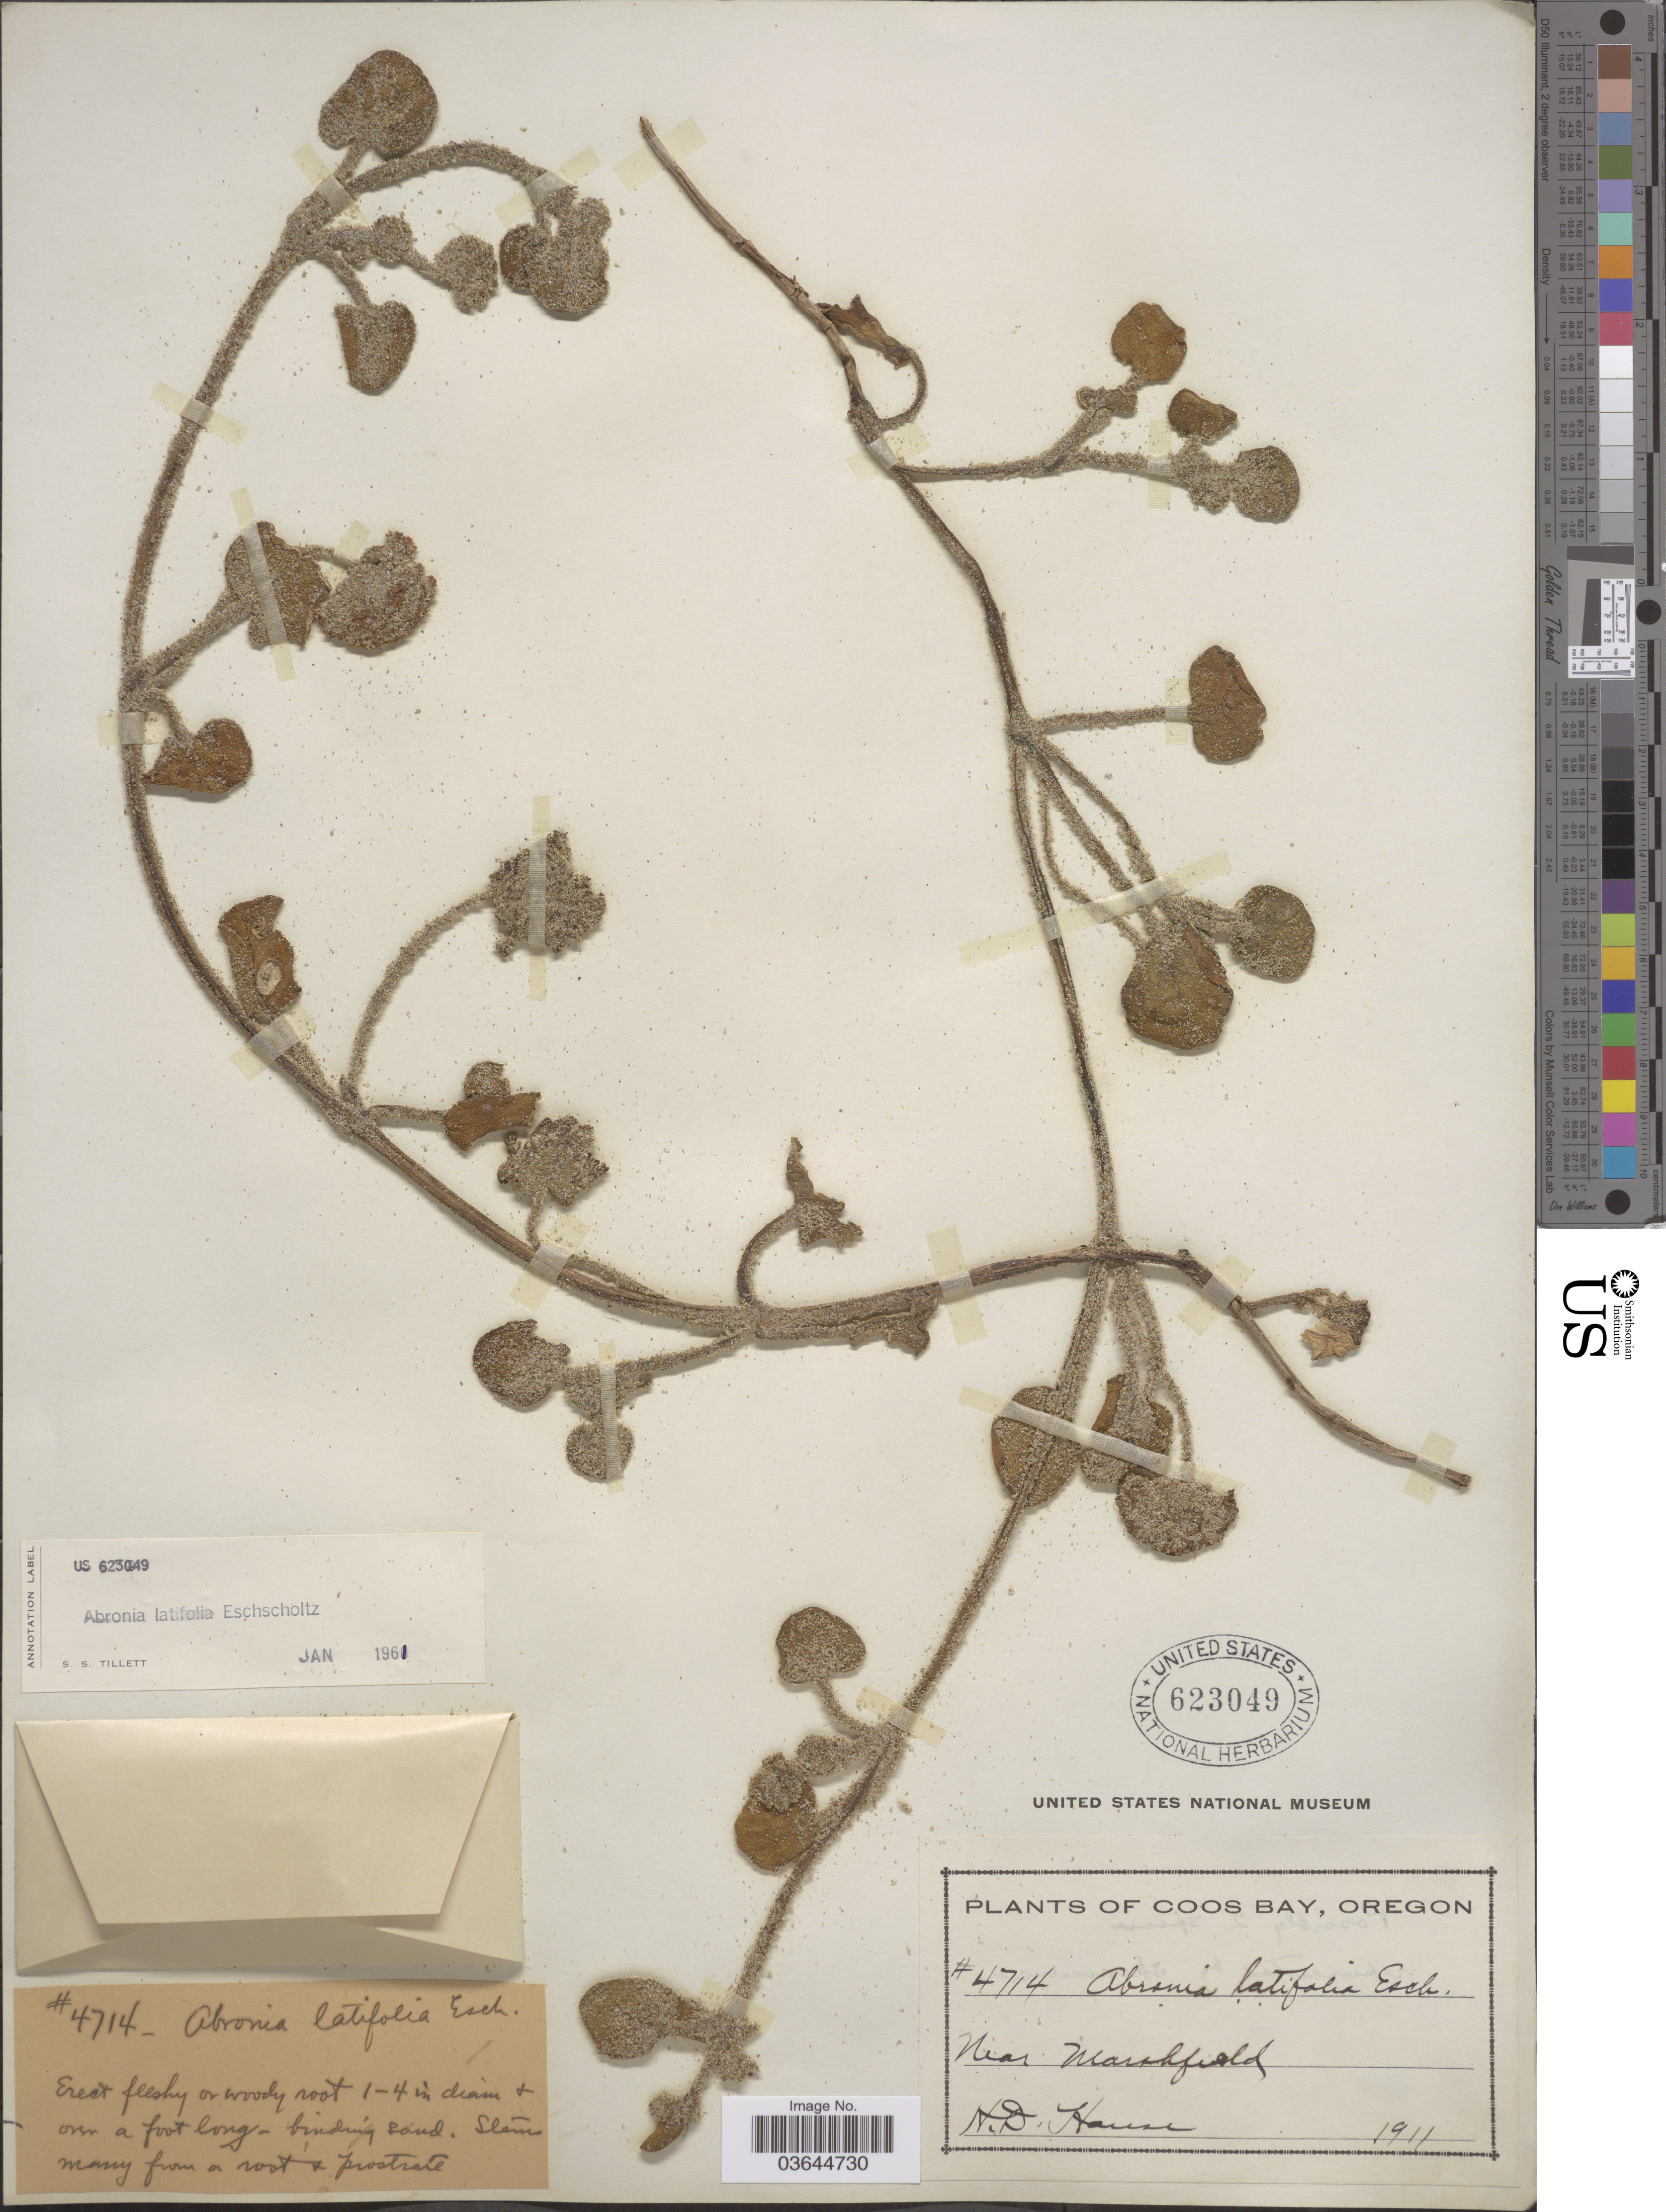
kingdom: Plantae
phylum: Tracheophyta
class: Magnoliopsida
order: Caryophyllales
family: Nyctaginaceae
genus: Abronia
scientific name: Abronia latifolia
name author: Eschsch.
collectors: H. D. House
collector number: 4714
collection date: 1911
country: United States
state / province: Oregon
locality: Coos Bay. Near Marshfield.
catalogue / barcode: US 623049